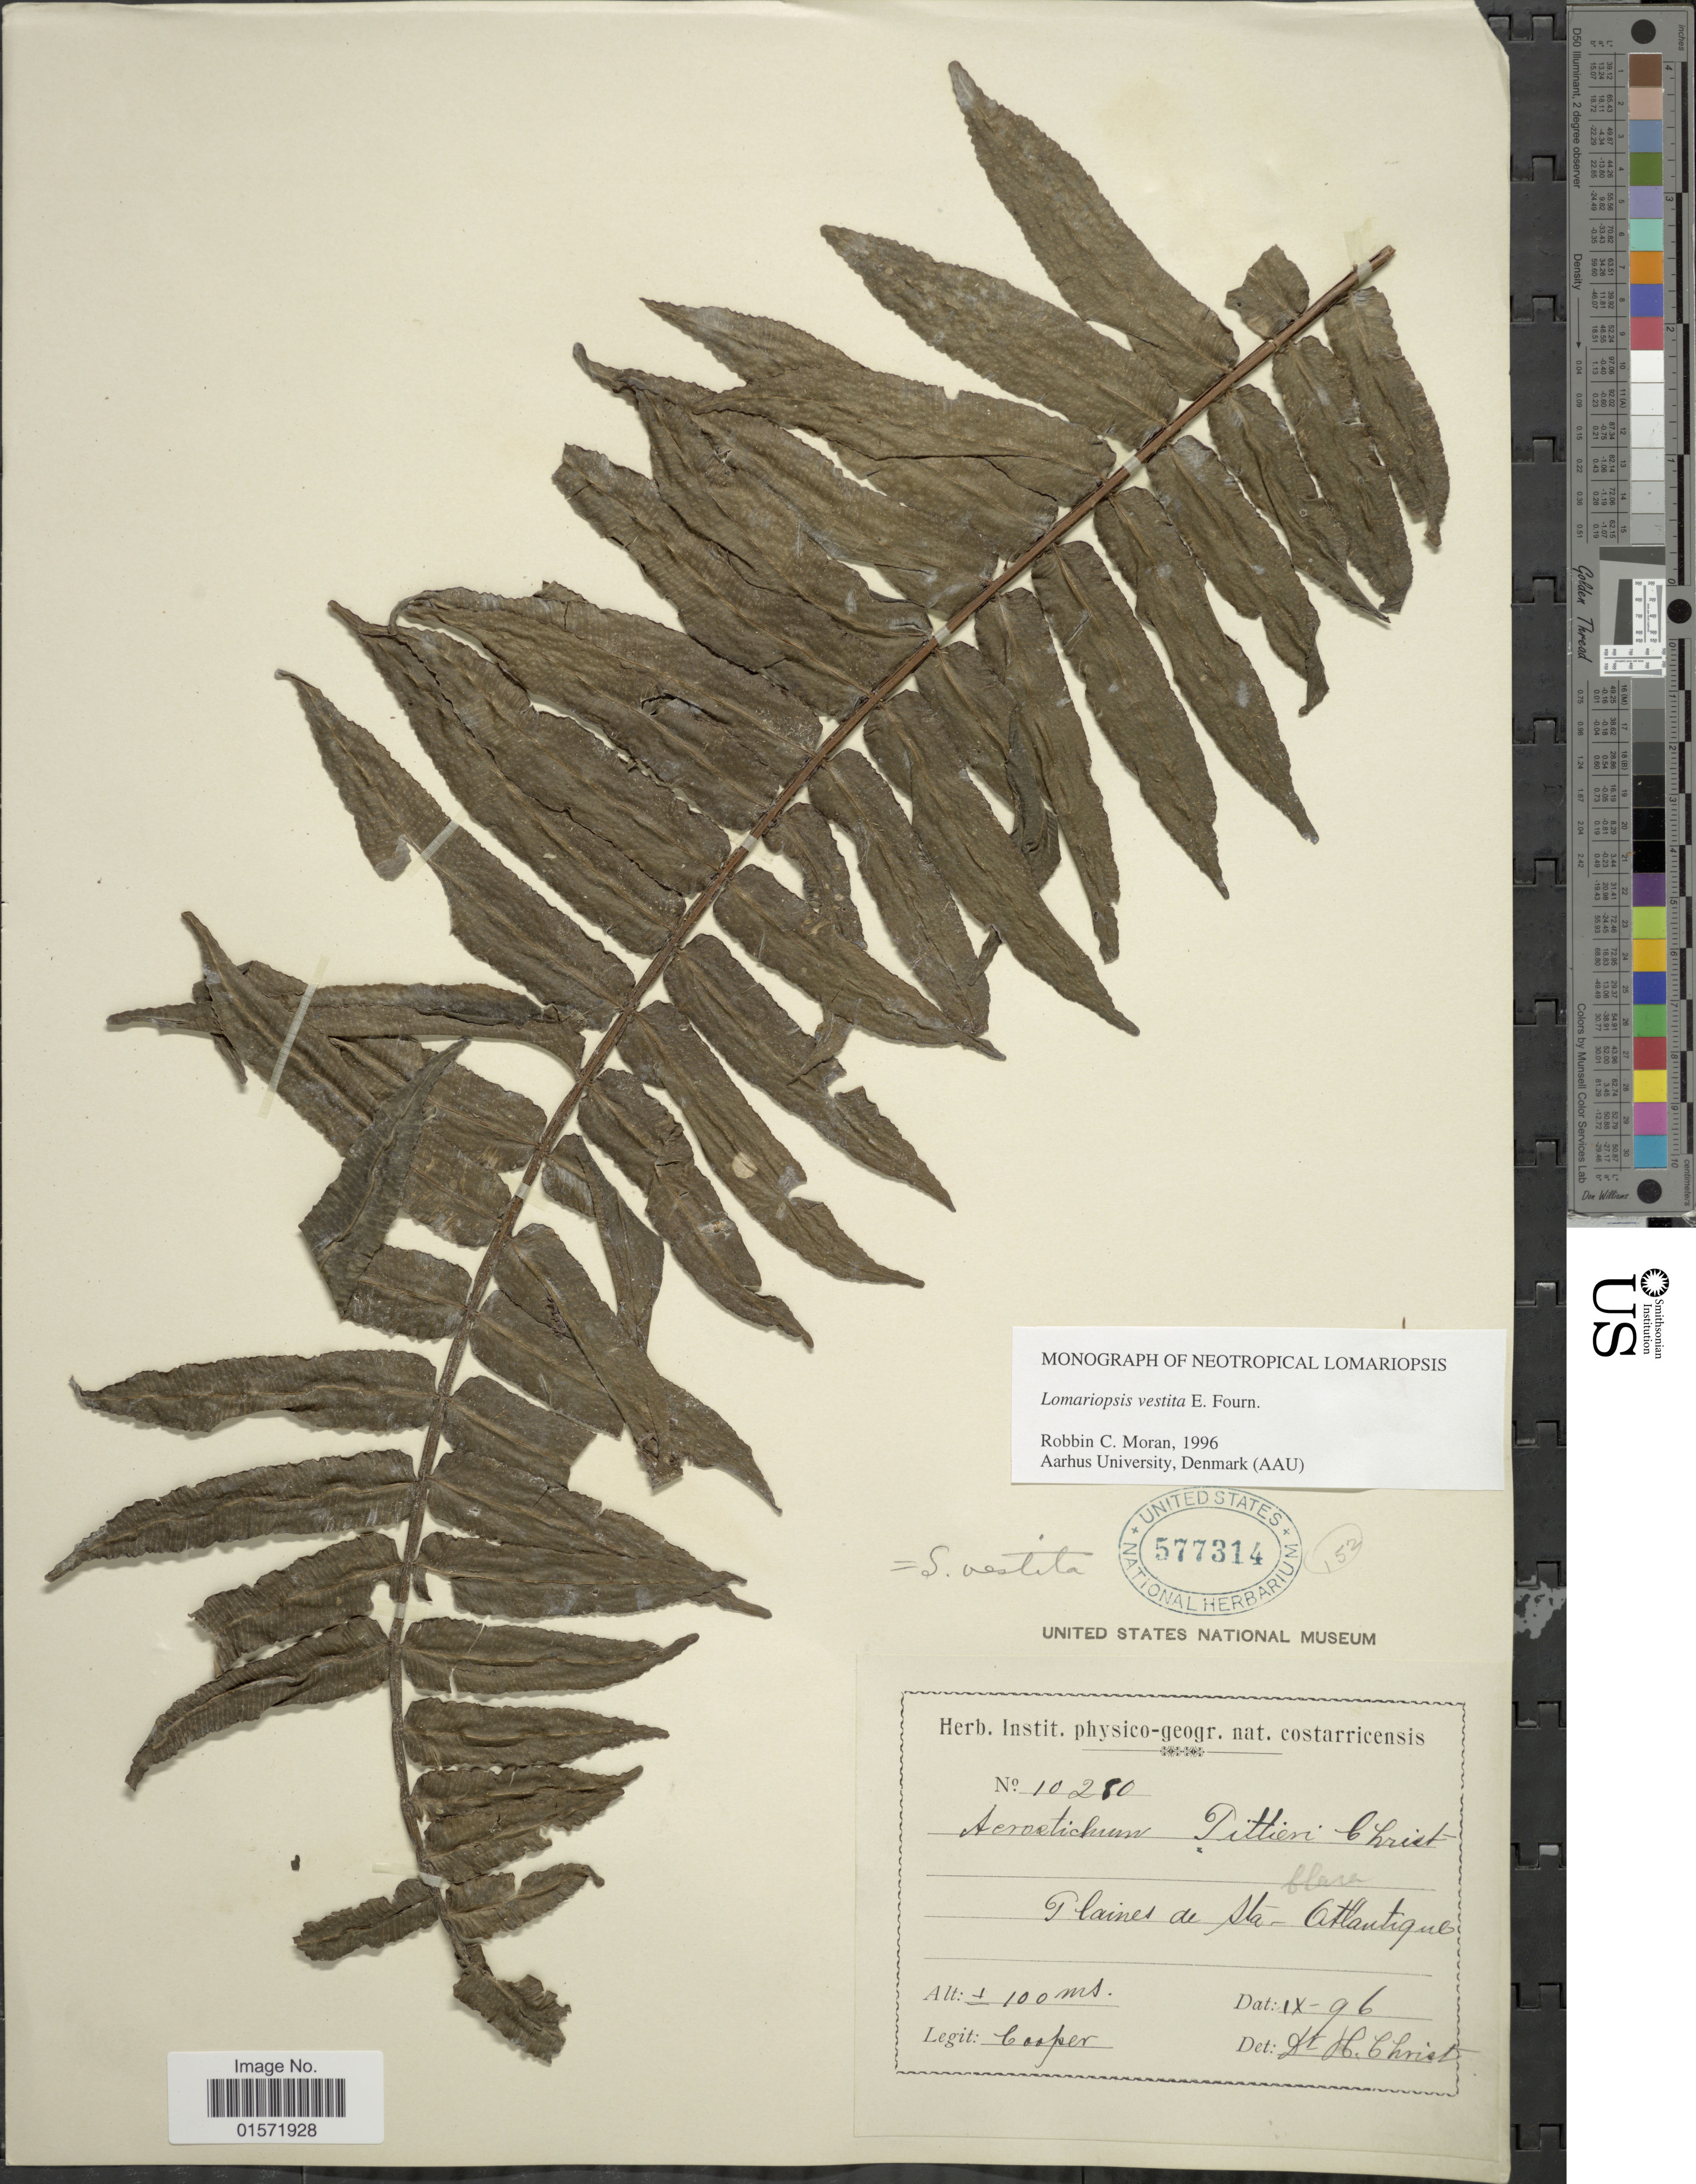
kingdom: Plantae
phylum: Tracheophyta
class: Polypodiopsida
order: Polypodiales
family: Lomariopsidaceae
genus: Lomariopsis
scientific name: Lomariopsis vestita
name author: E. Fourn.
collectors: -- Cooper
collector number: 10280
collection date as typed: Transcribed d/m/y: /9/96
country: Costa Rica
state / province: Limón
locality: Plaines de Sta Clara - Atlantique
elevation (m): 100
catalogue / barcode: US 577314